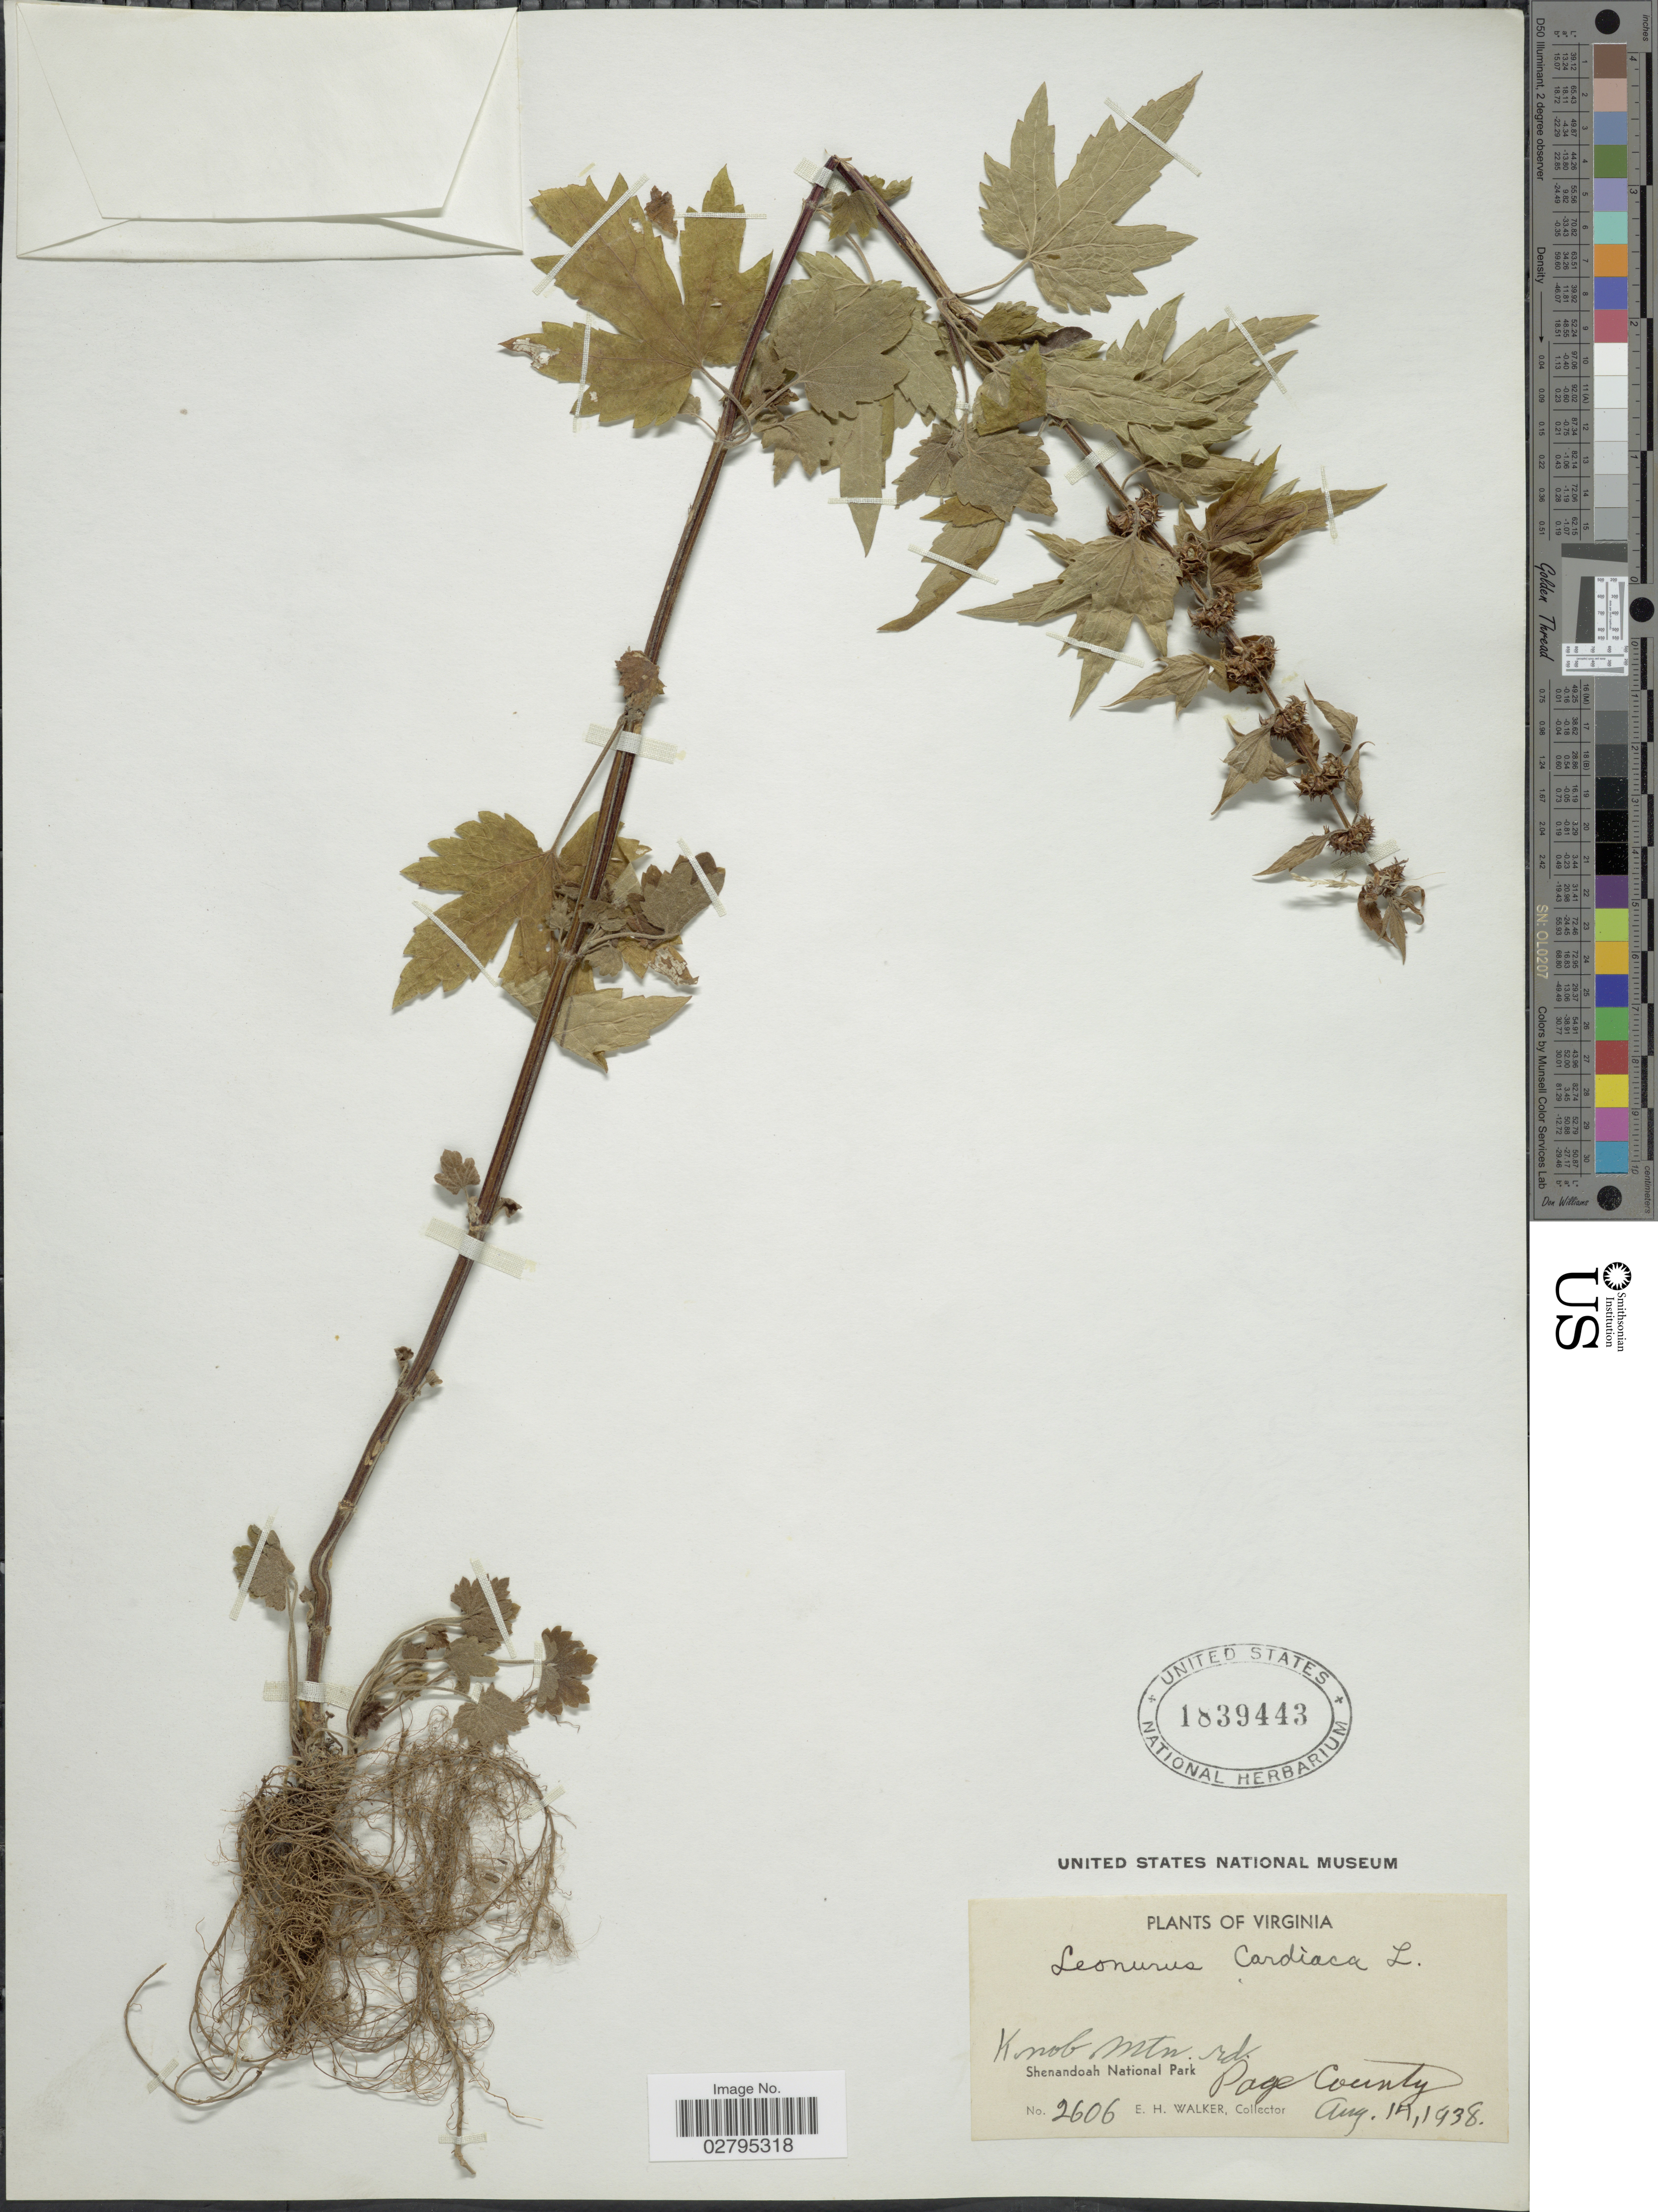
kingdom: Plantae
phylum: Tracheophyta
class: Magnoliopsida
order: Lamiales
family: Lamiaceae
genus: Leonurus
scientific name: Leonurus cardiaca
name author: L.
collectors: E. H. Walker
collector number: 2606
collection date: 1938-08-14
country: United States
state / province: Virginia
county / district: Page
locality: Knob Mtn. rd., Shenandoah National Park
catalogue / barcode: US 1839443